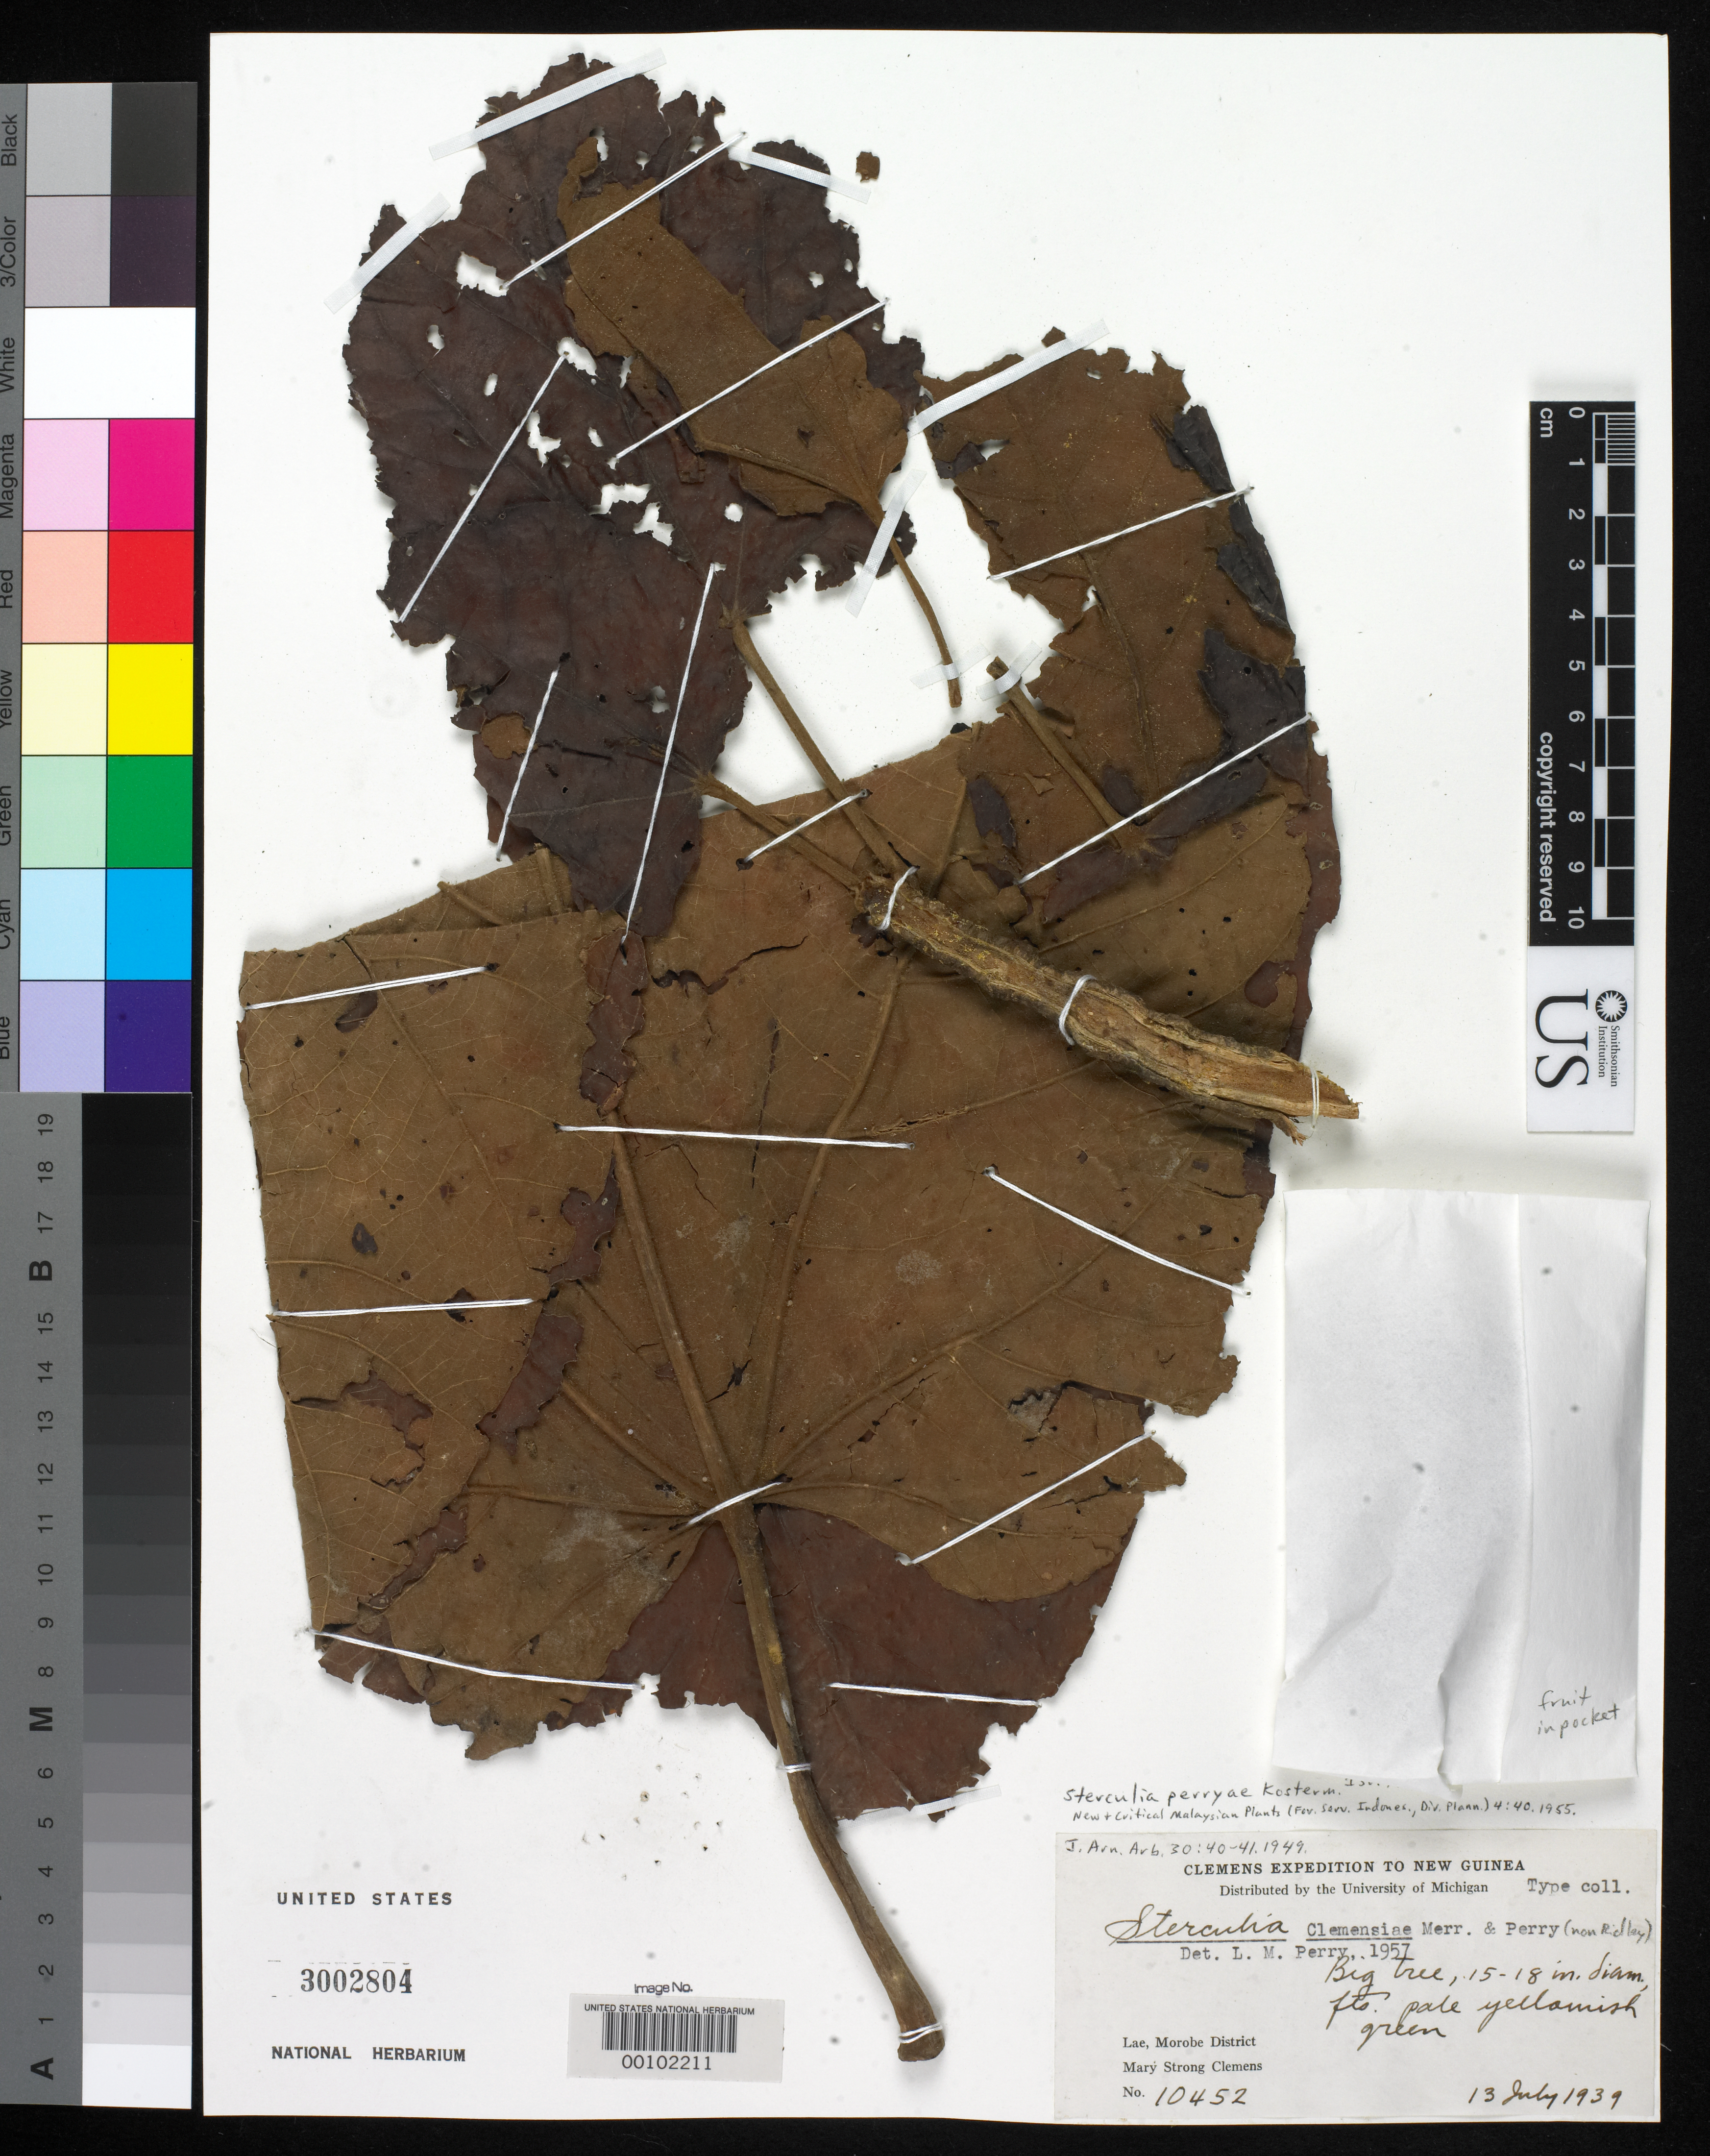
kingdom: Plantae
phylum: Tracheophyta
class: Magnoliopsida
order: Malvales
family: Malvaceae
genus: Sterculia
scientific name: Sterculia clemensiae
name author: Merr. & L.M. Perry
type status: Isotype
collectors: M. S. Clemens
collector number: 10452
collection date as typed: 13 Jul 1939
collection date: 1939-07-13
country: Papua New Guinea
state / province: Morobe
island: New Guinea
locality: Lae.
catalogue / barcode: US 3002804-2